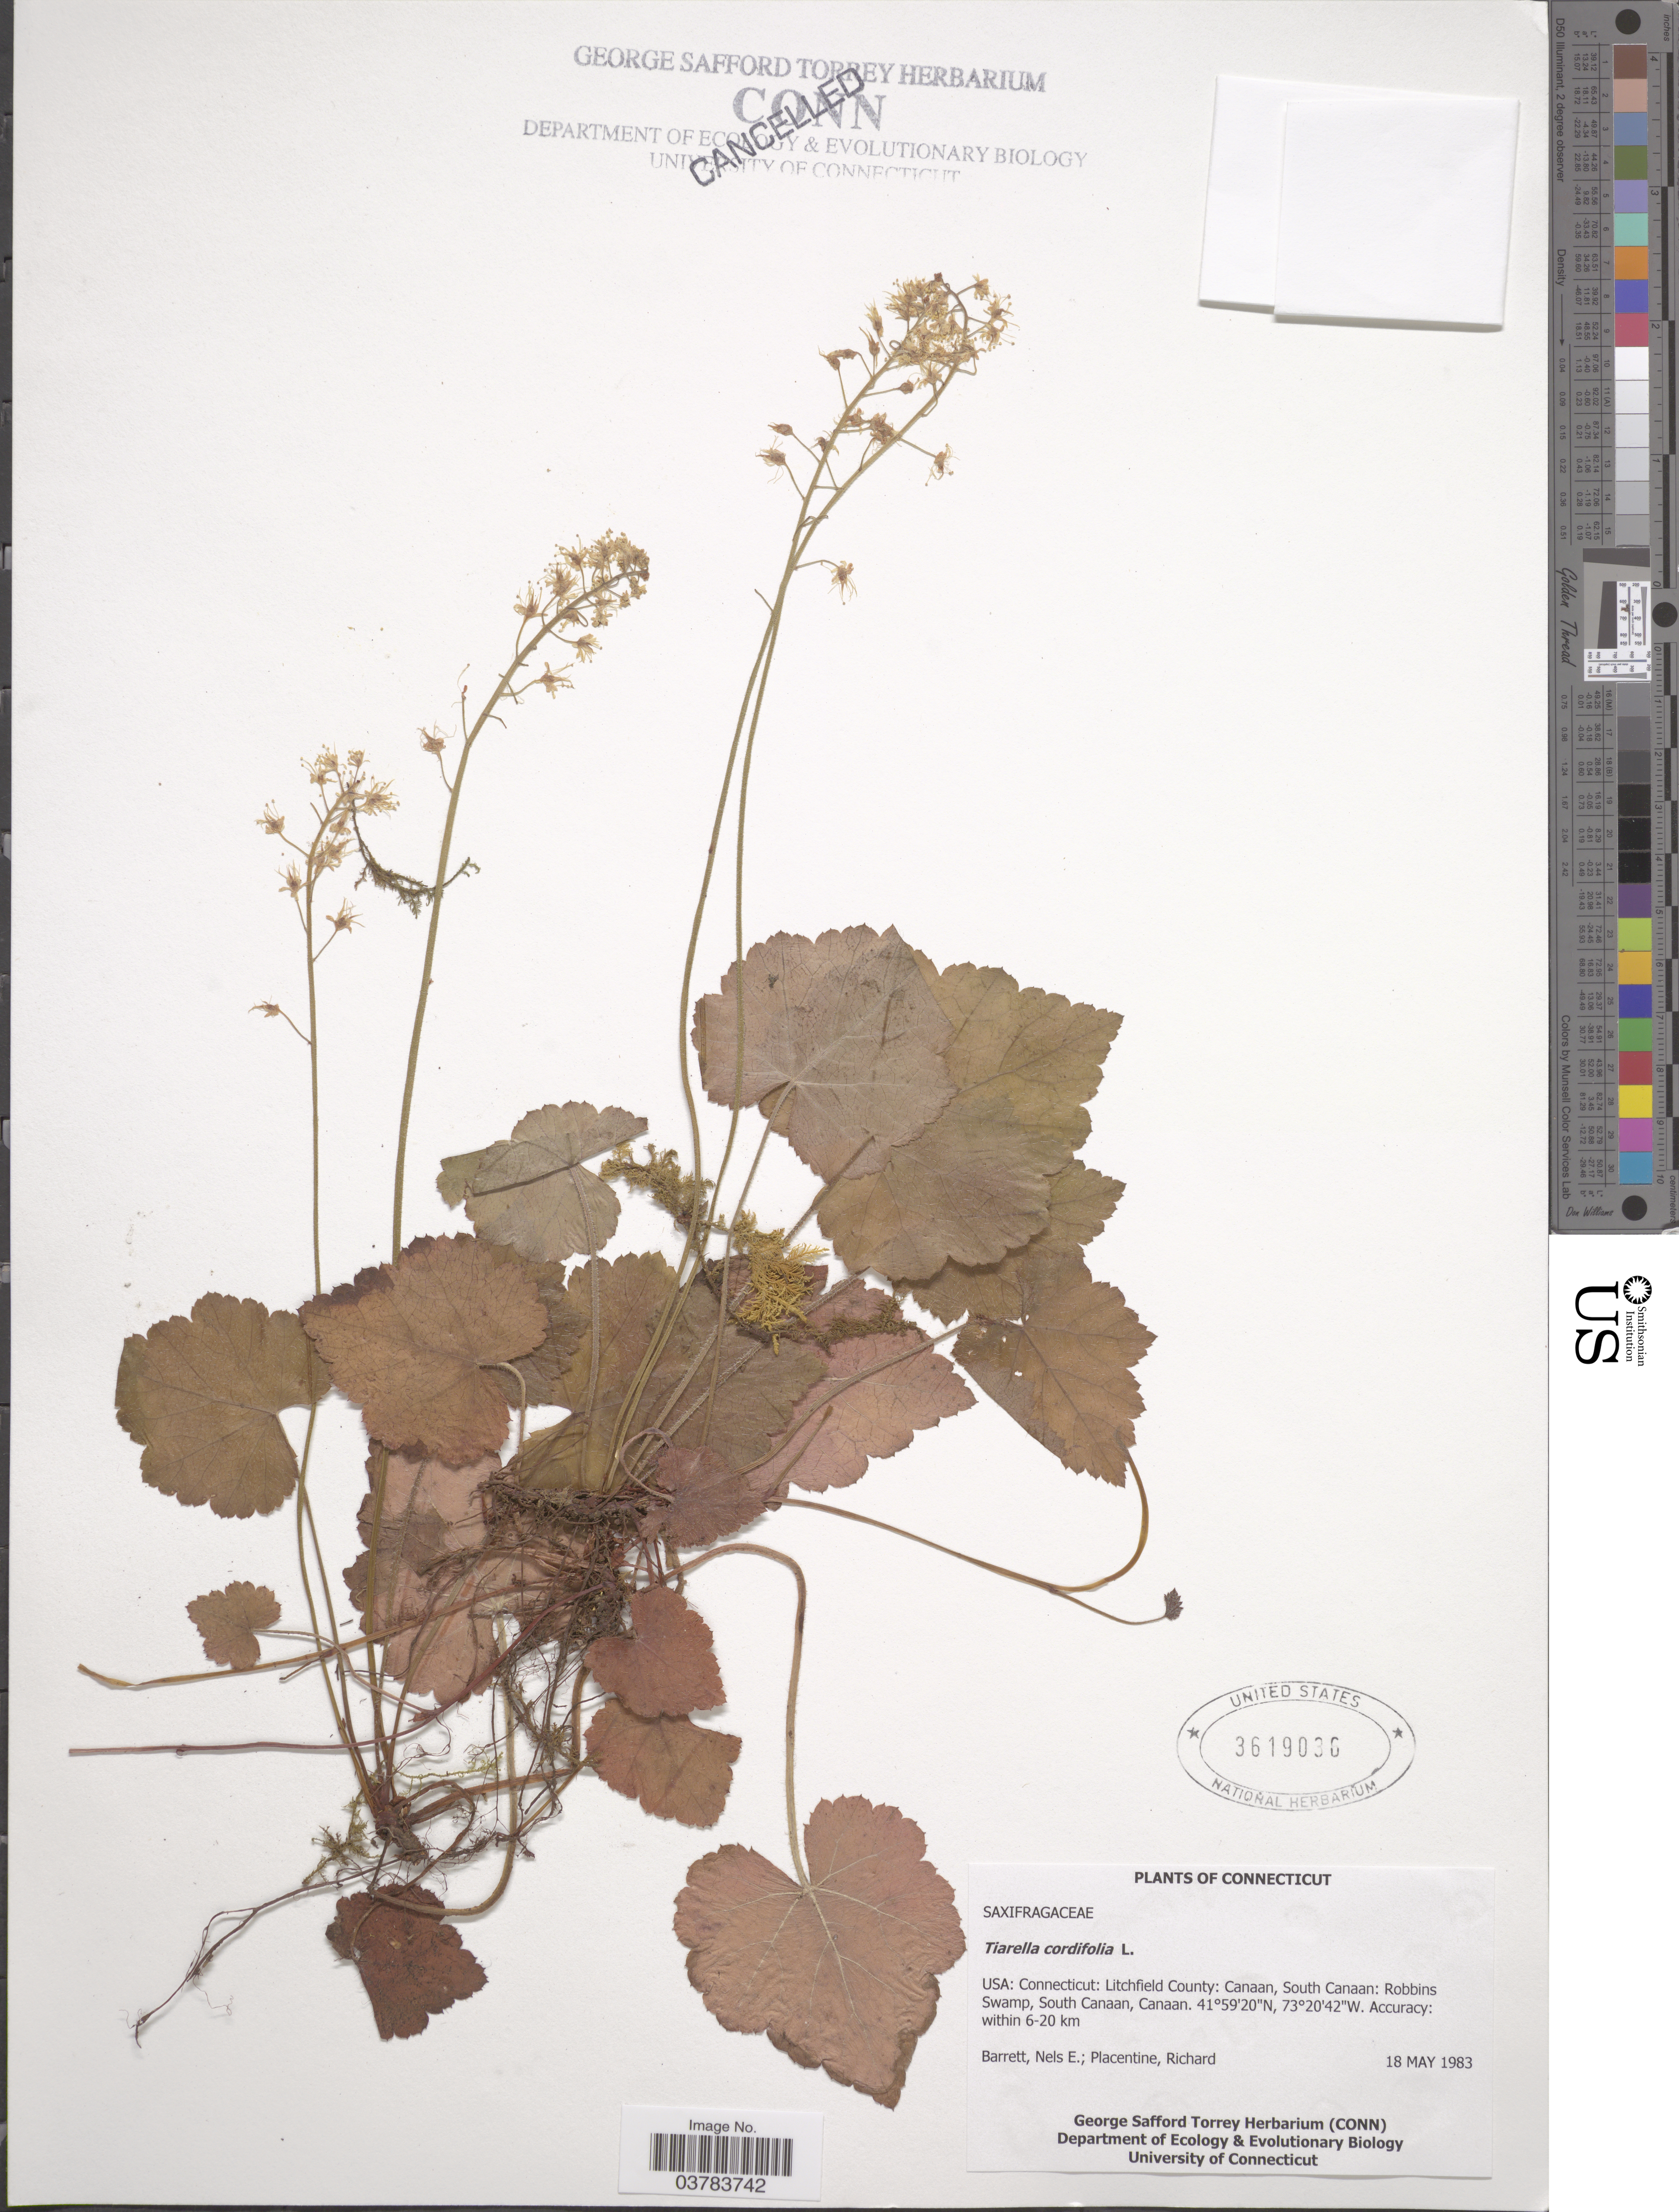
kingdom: Plantae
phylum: Tracheophyta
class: Magnoliopsida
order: Saxifragales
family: Saxifragaceae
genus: Tiarella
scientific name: Tiarella cordifolia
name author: L.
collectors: N. Barrett & R. Placentine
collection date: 1983-05-18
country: United States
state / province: Connecticut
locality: Litchfield County: Canaan, South Canaan: Robbins Swamp, South Canaan, Canaan. Accuracy: within 6-20 km.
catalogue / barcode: US 3619036